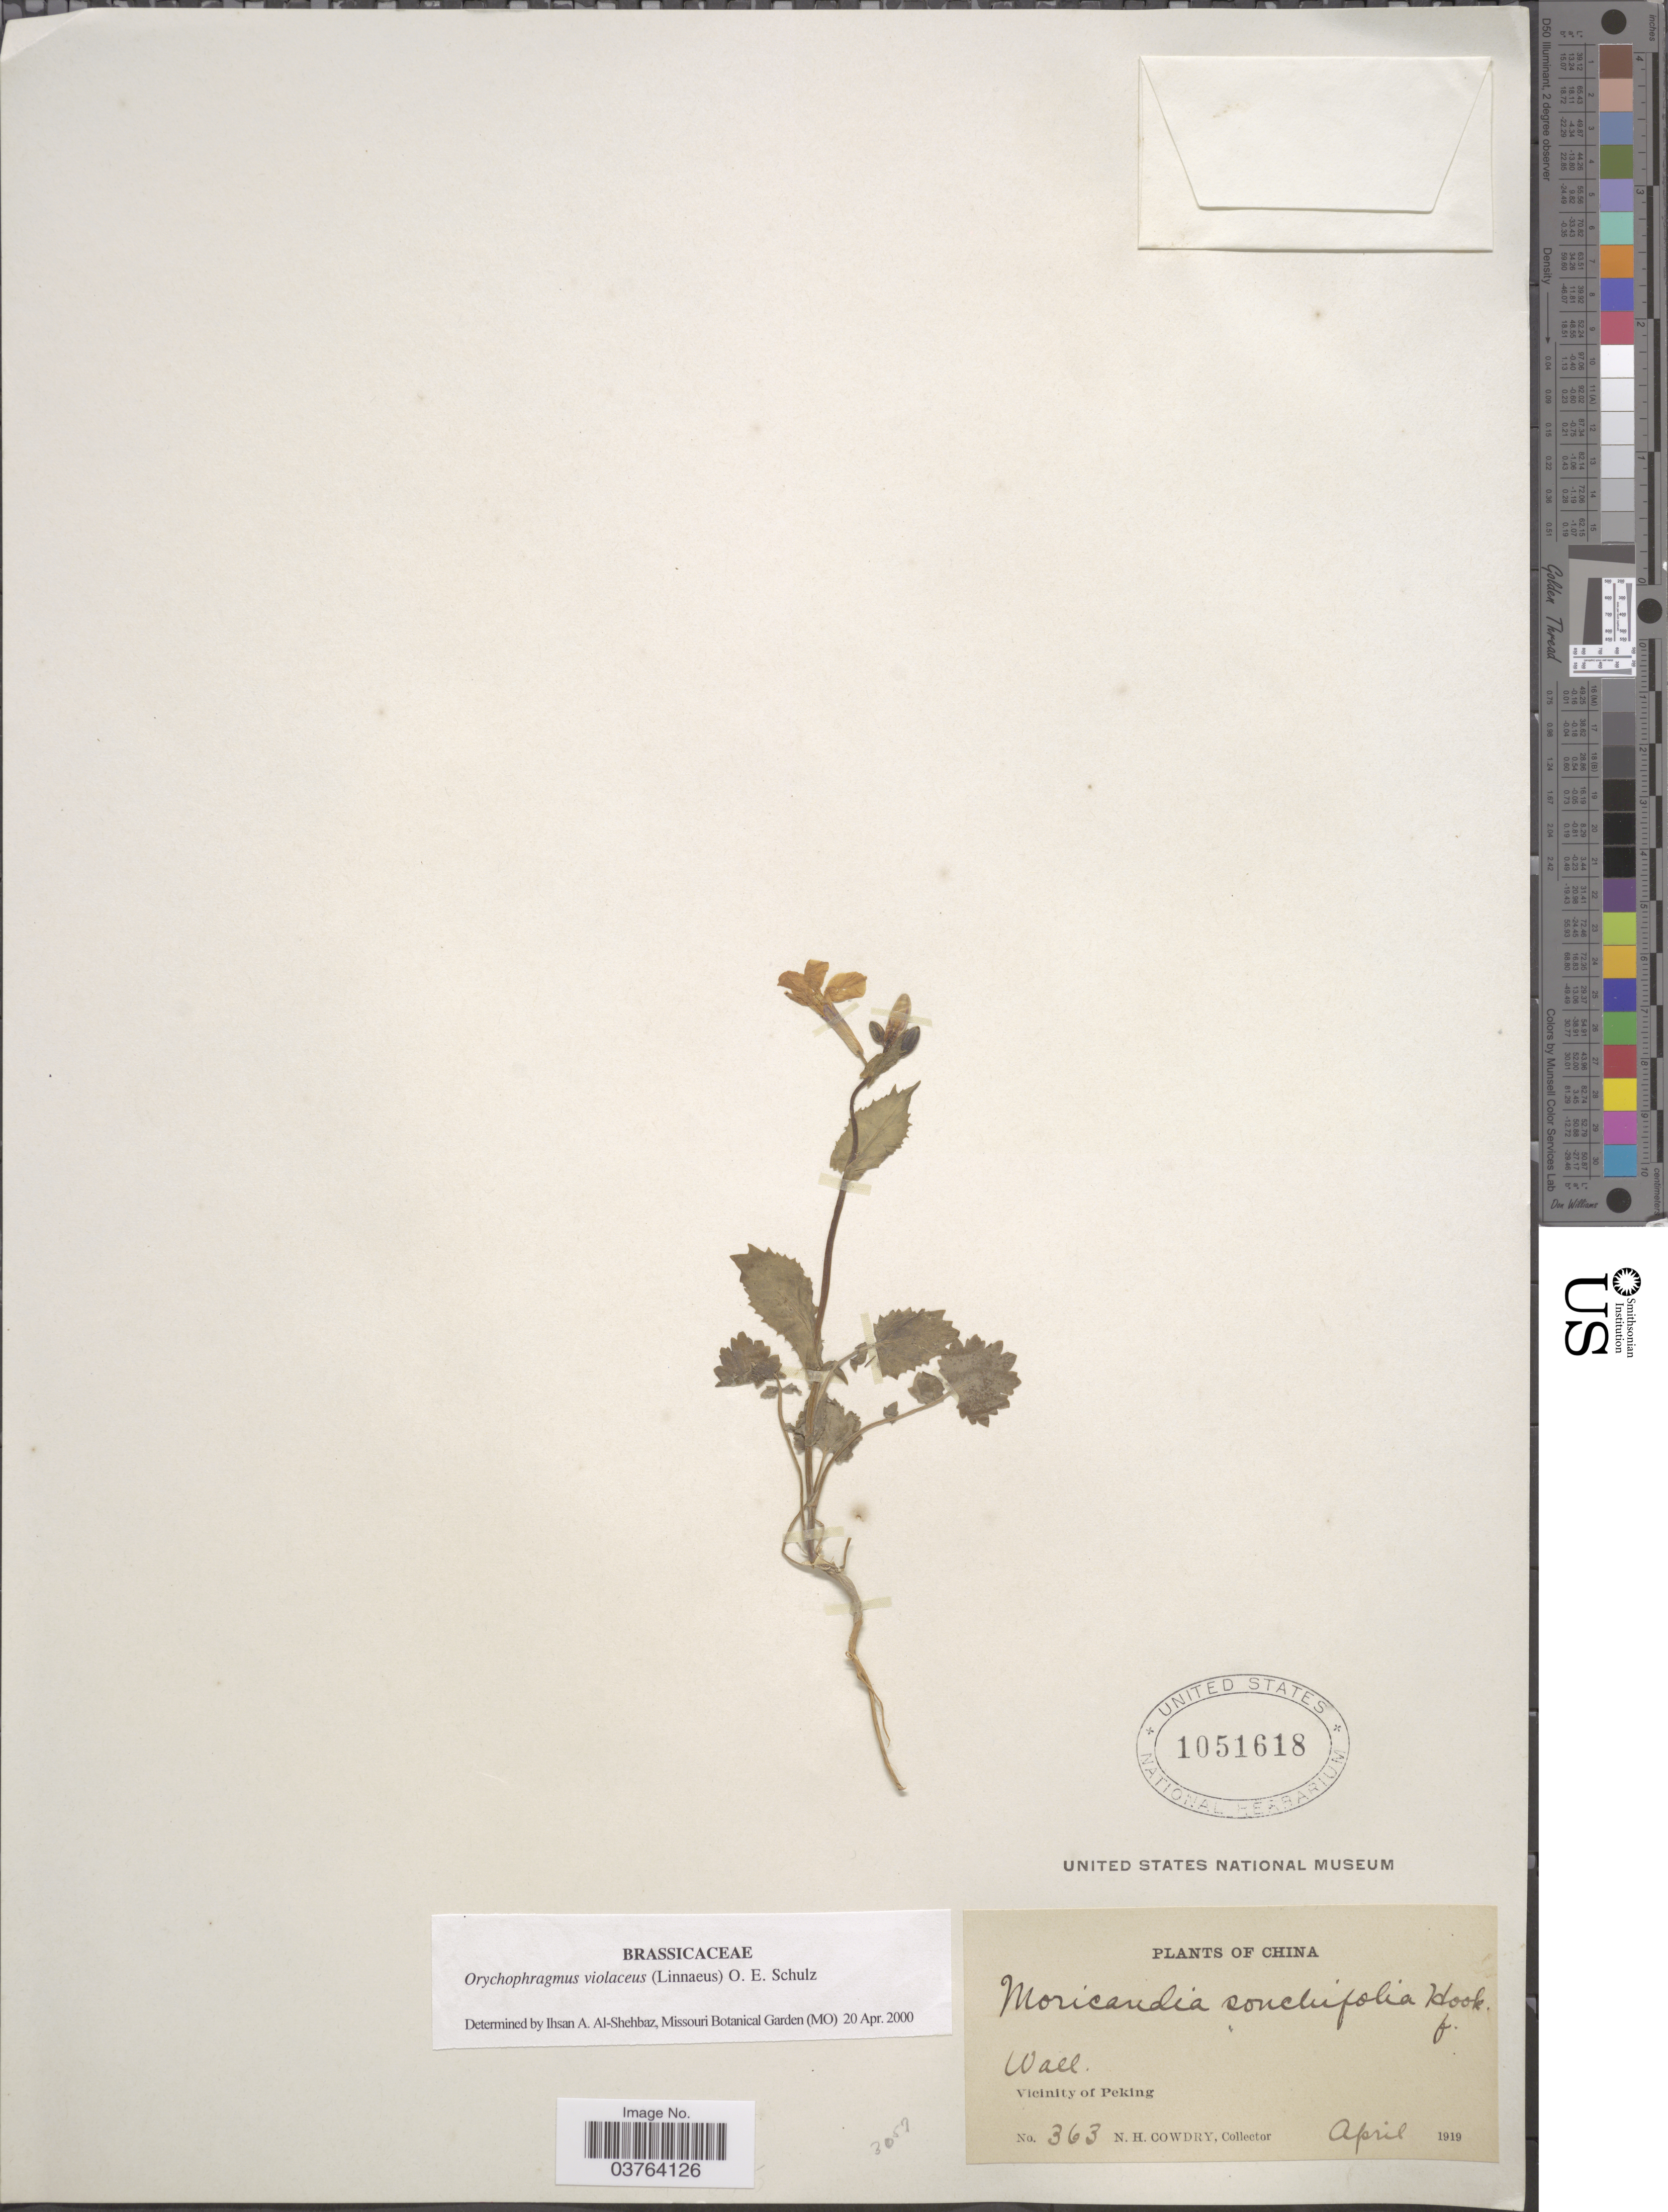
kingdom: Plantae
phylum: Tracheophyta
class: Magnoliopsida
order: Brassicales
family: Brassicaceae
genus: Orychophragmus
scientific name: Orychophragmus violaceus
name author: (L.) O.E. Schulz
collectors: N. H. Cowdry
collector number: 363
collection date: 1919-04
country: China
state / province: Beijing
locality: Wall. Vicinity of Peking.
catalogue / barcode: US 1051618